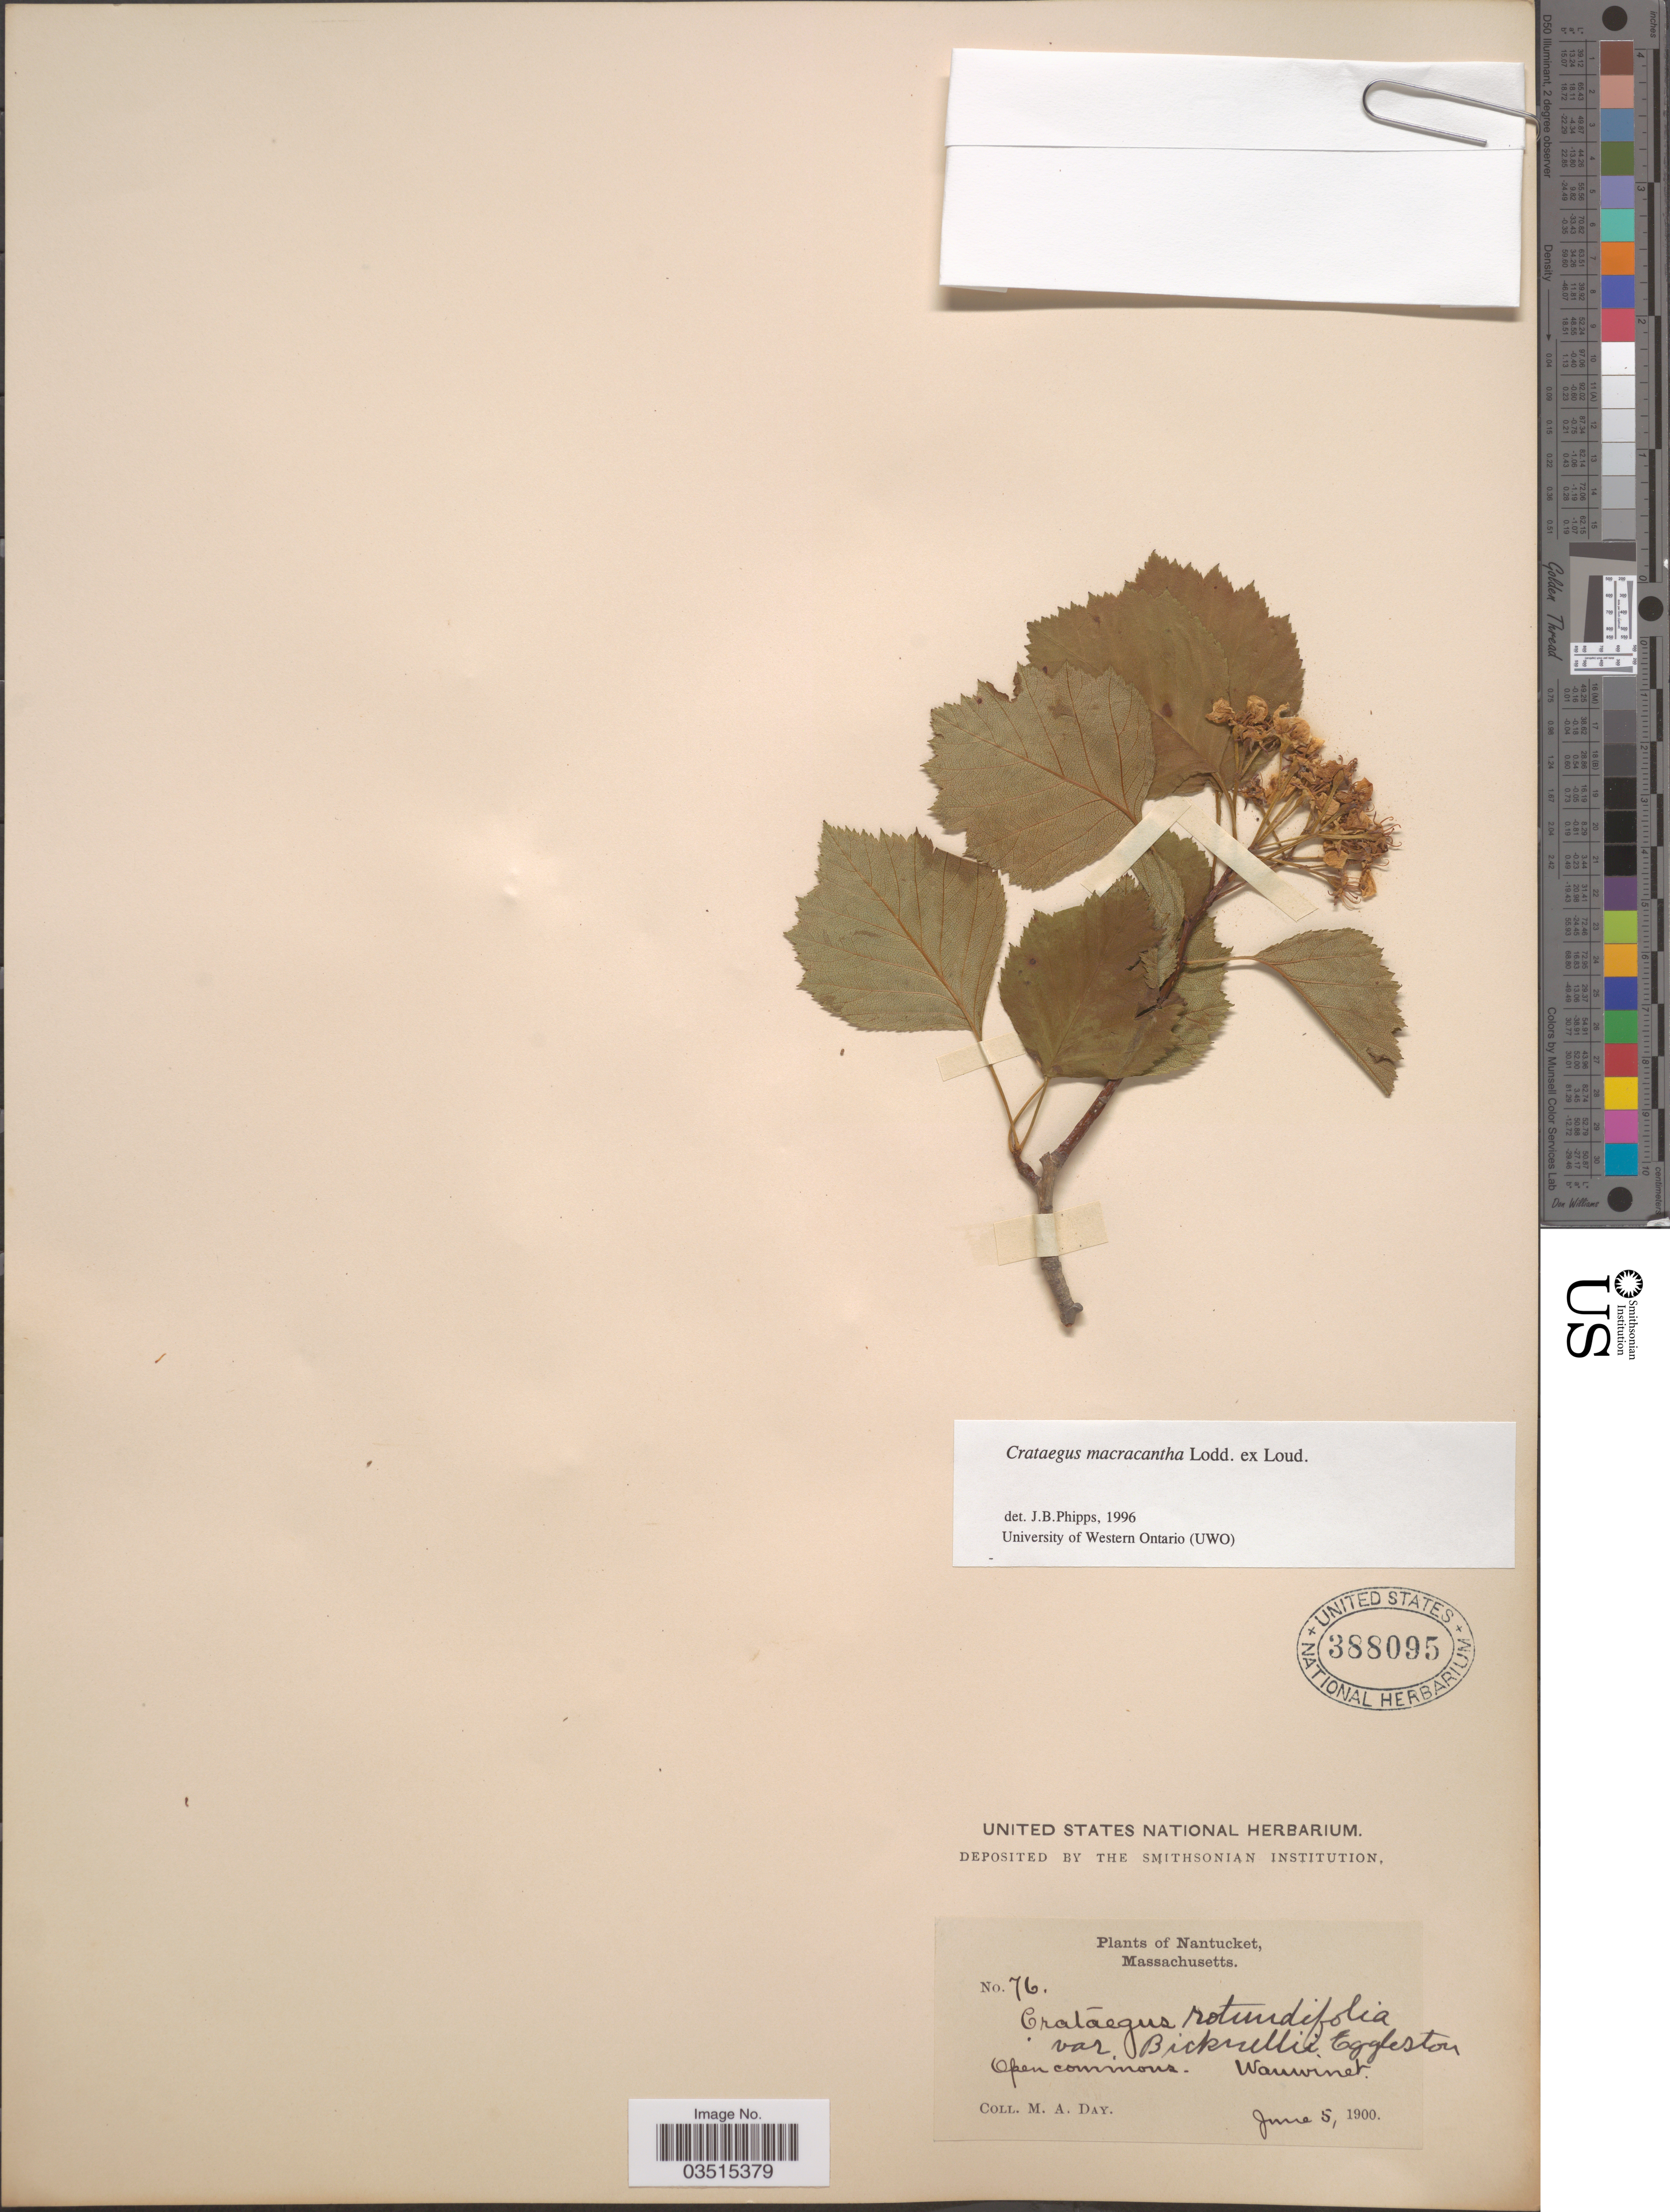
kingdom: Plantae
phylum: Tracheophyta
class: Magnoliopsida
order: Rosales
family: Rosaceae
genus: Crataegus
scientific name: Crataegus macracantha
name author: (Lindl.) Lodd. ex Loudon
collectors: M. Day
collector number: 76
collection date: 1900-06-05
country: United States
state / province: Massachusetts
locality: Nantucket. Wauwinet.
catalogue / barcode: US 388095